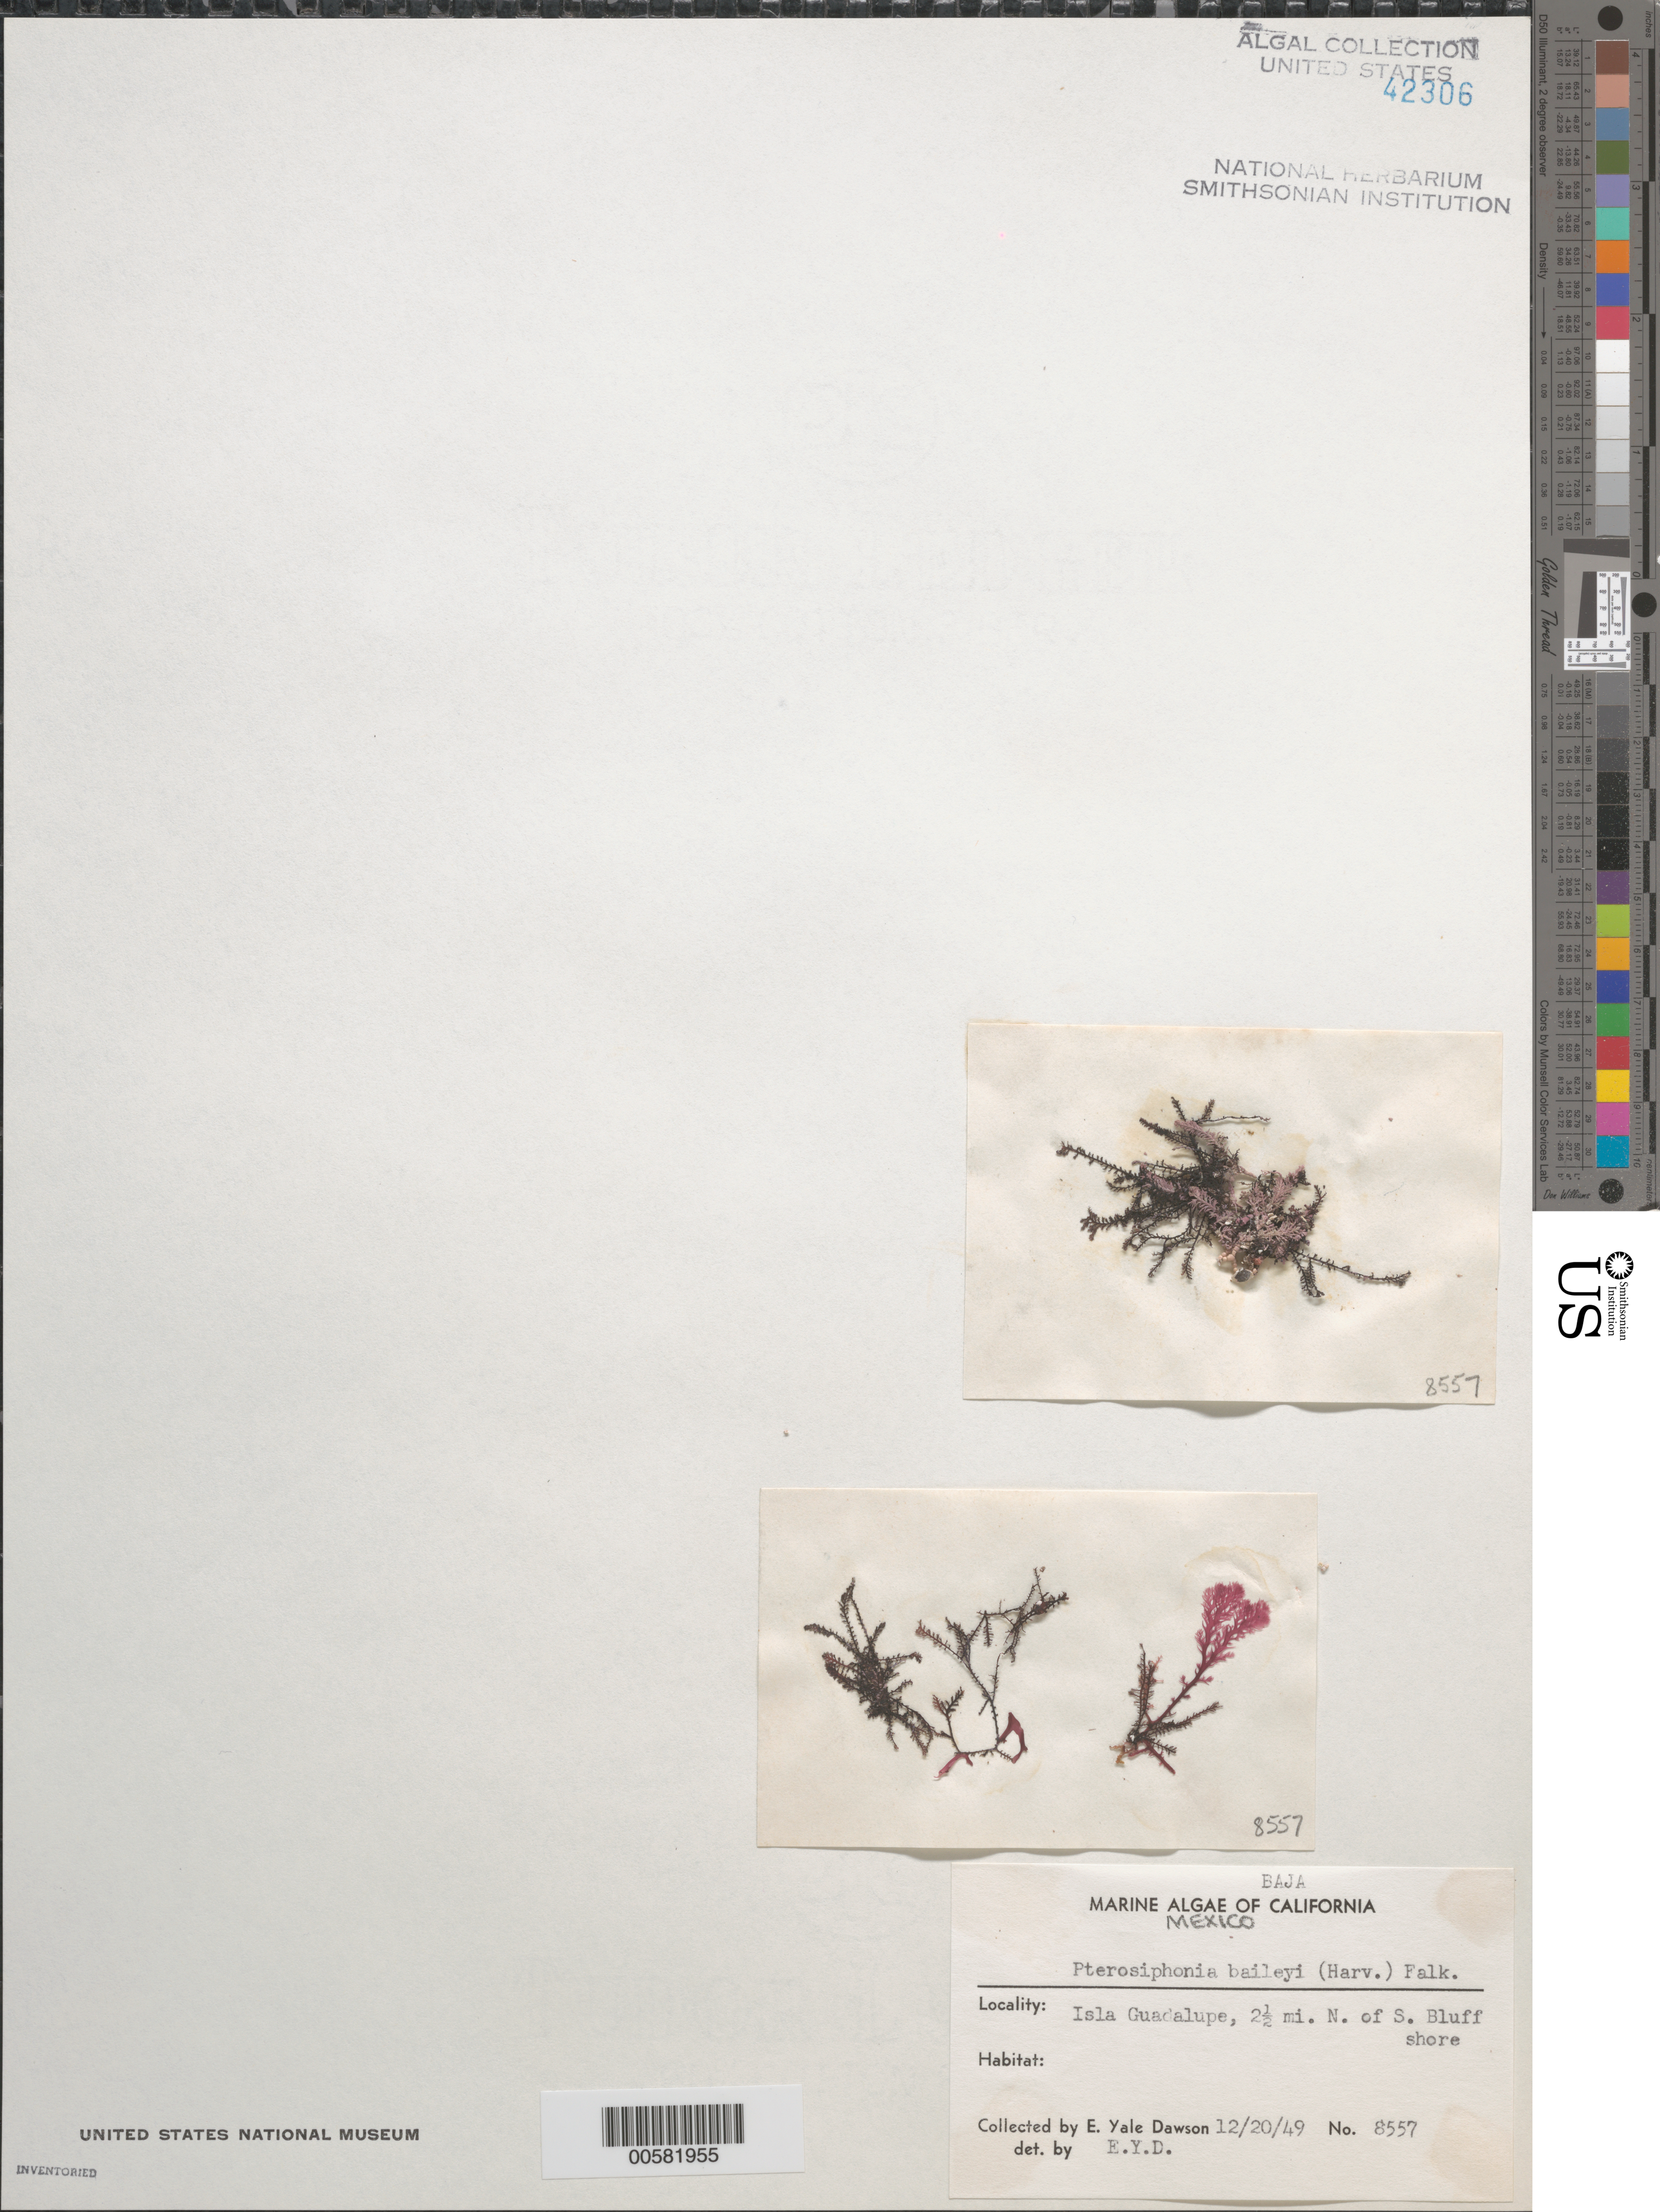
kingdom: Plantae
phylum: Rhodophyta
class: Florideophyceae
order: Ceramiales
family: Rhodomelaceae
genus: Symphyocladiella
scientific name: Symphyocladiella baileyi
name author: (Harvey) D.E.Bustamante et al.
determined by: Algae name updating Project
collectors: E. Y. Dawson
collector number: EYD 8557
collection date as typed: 20 Dec 1949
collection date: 1949-12-20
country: Mexico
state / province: Baja California Norte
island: Isla Guadalupe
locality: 2.5 miles north of South Bluff shore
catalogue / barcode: US 42306